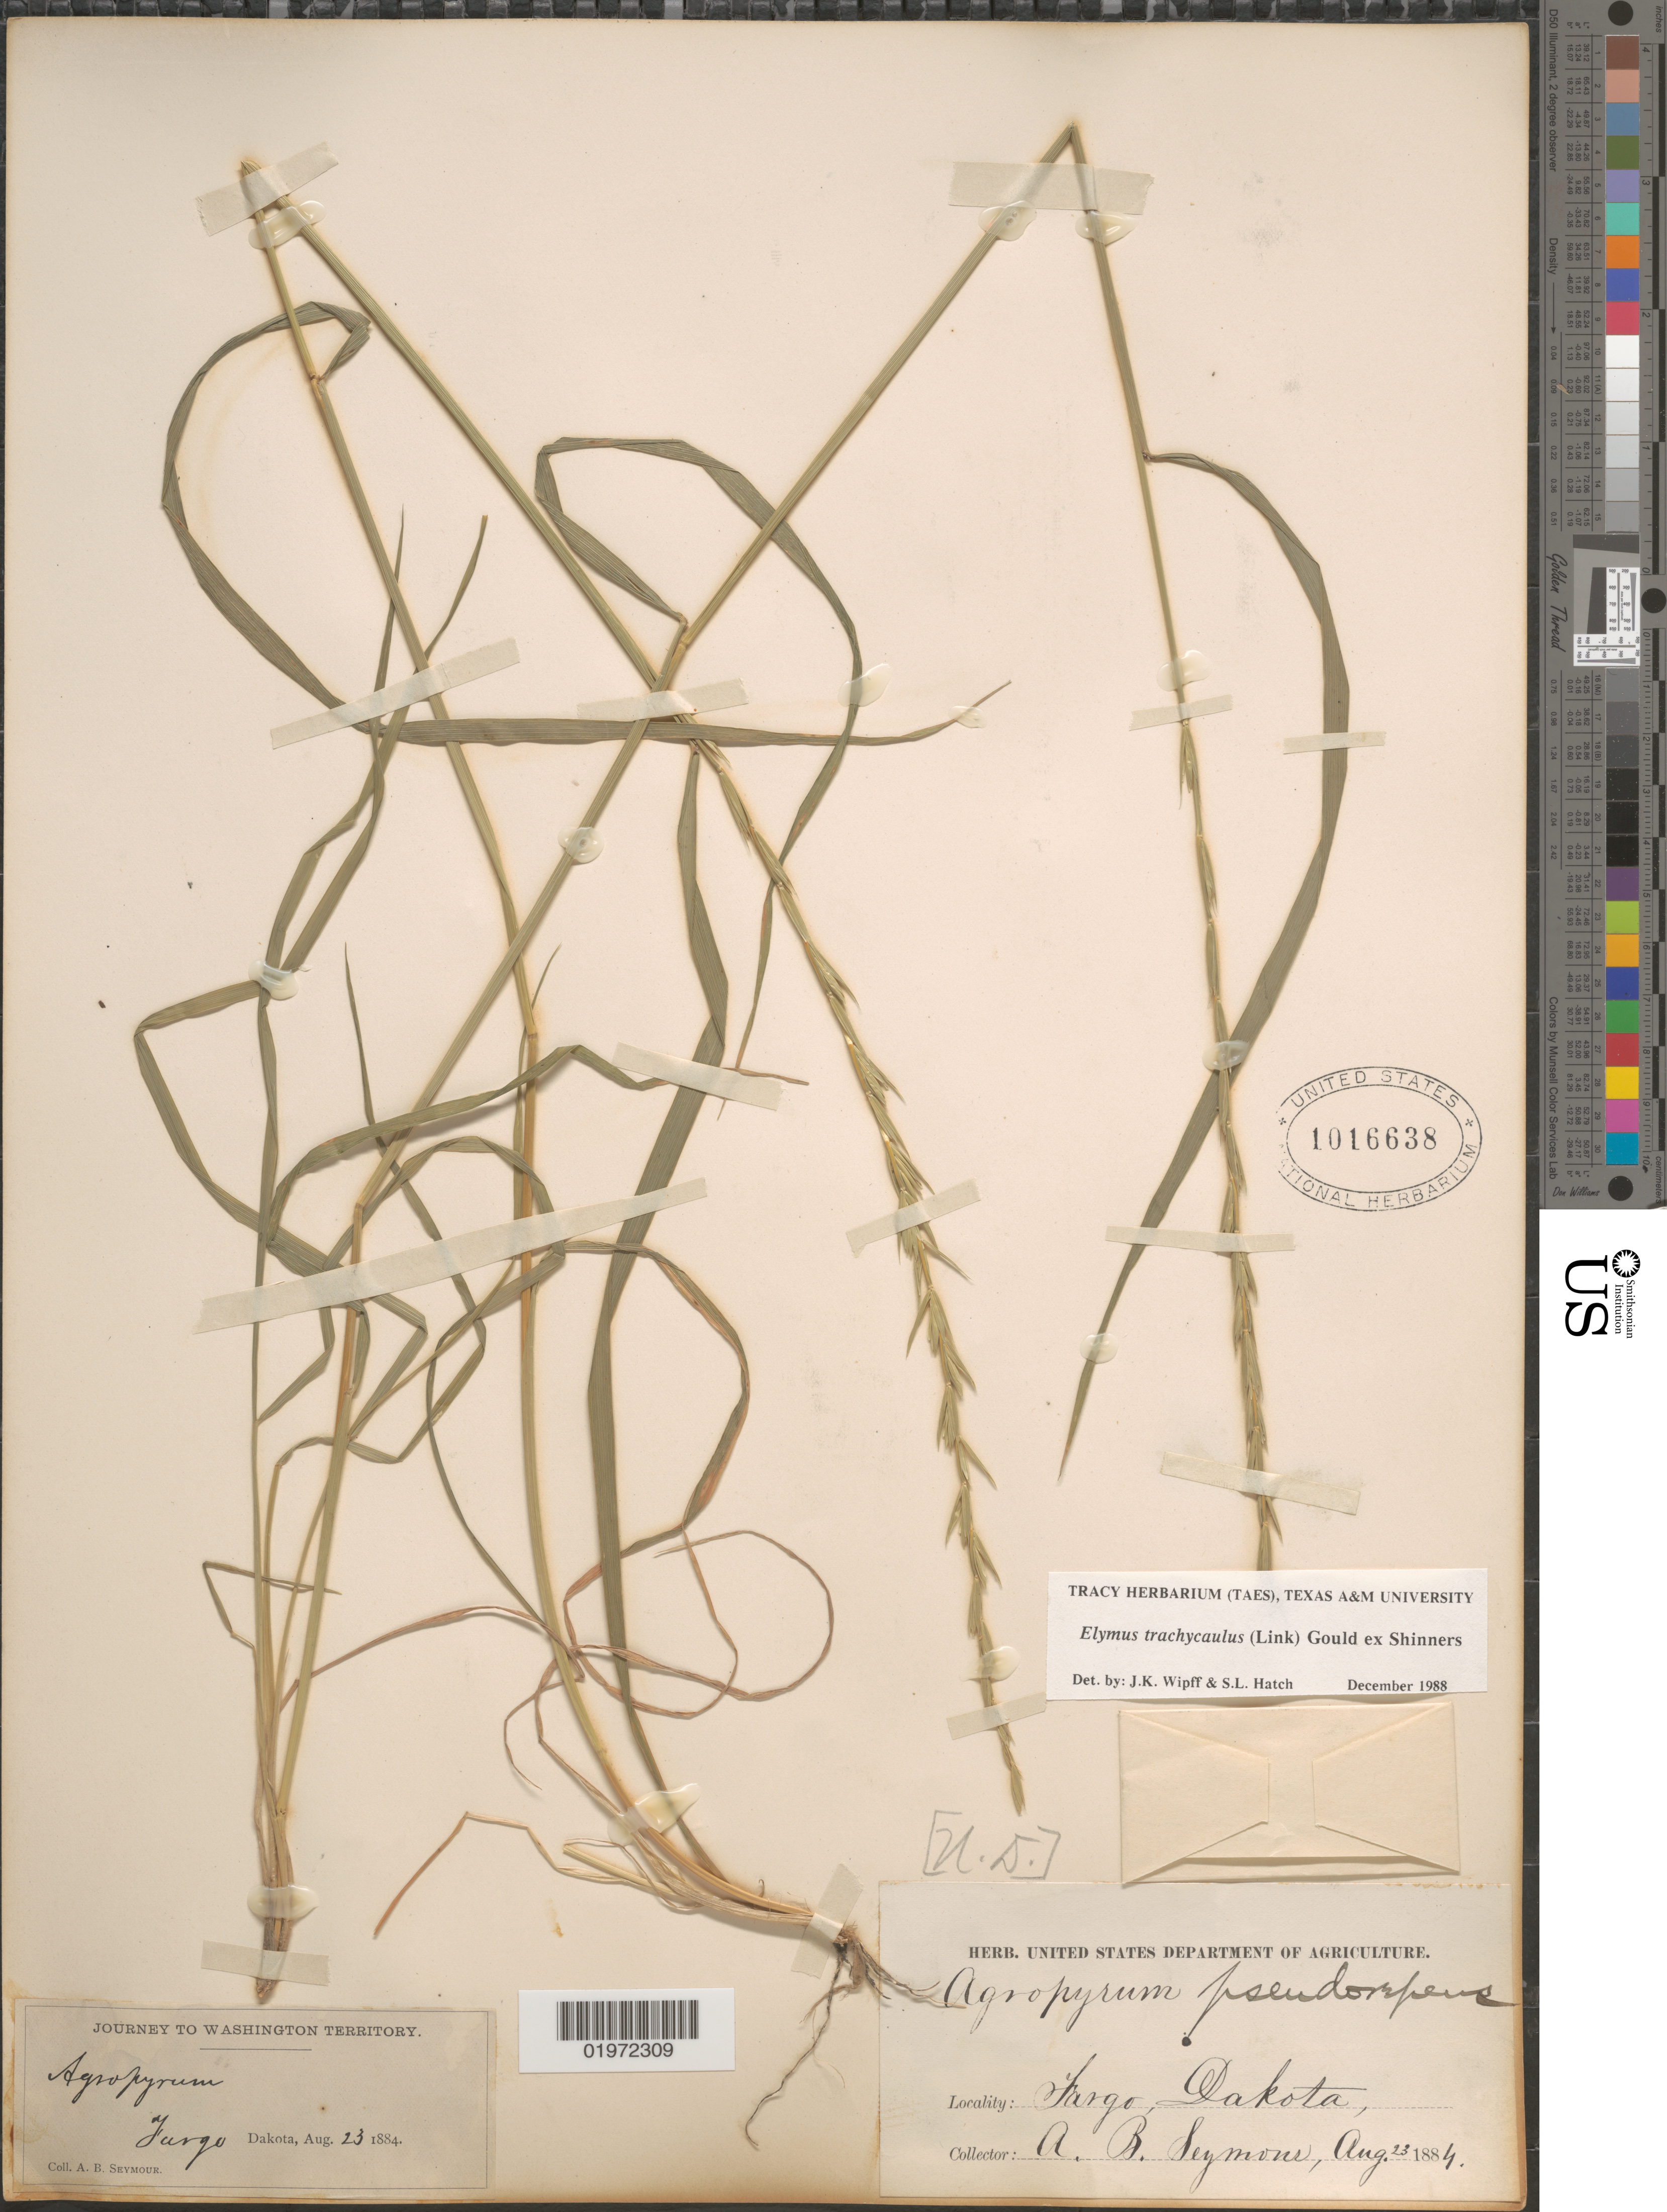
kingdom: Plantae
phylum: Tracheophyta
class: Liliopsida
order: Poales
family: Poaceae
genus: Elymus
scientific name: Elymus trachycaulus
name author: (Link) Gould ex Shinners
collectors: A. Seymour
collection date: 1884-08-23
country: United States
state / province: North Dakota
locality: Journey to Washington Territory. Fargo.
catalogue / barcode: US 1016638